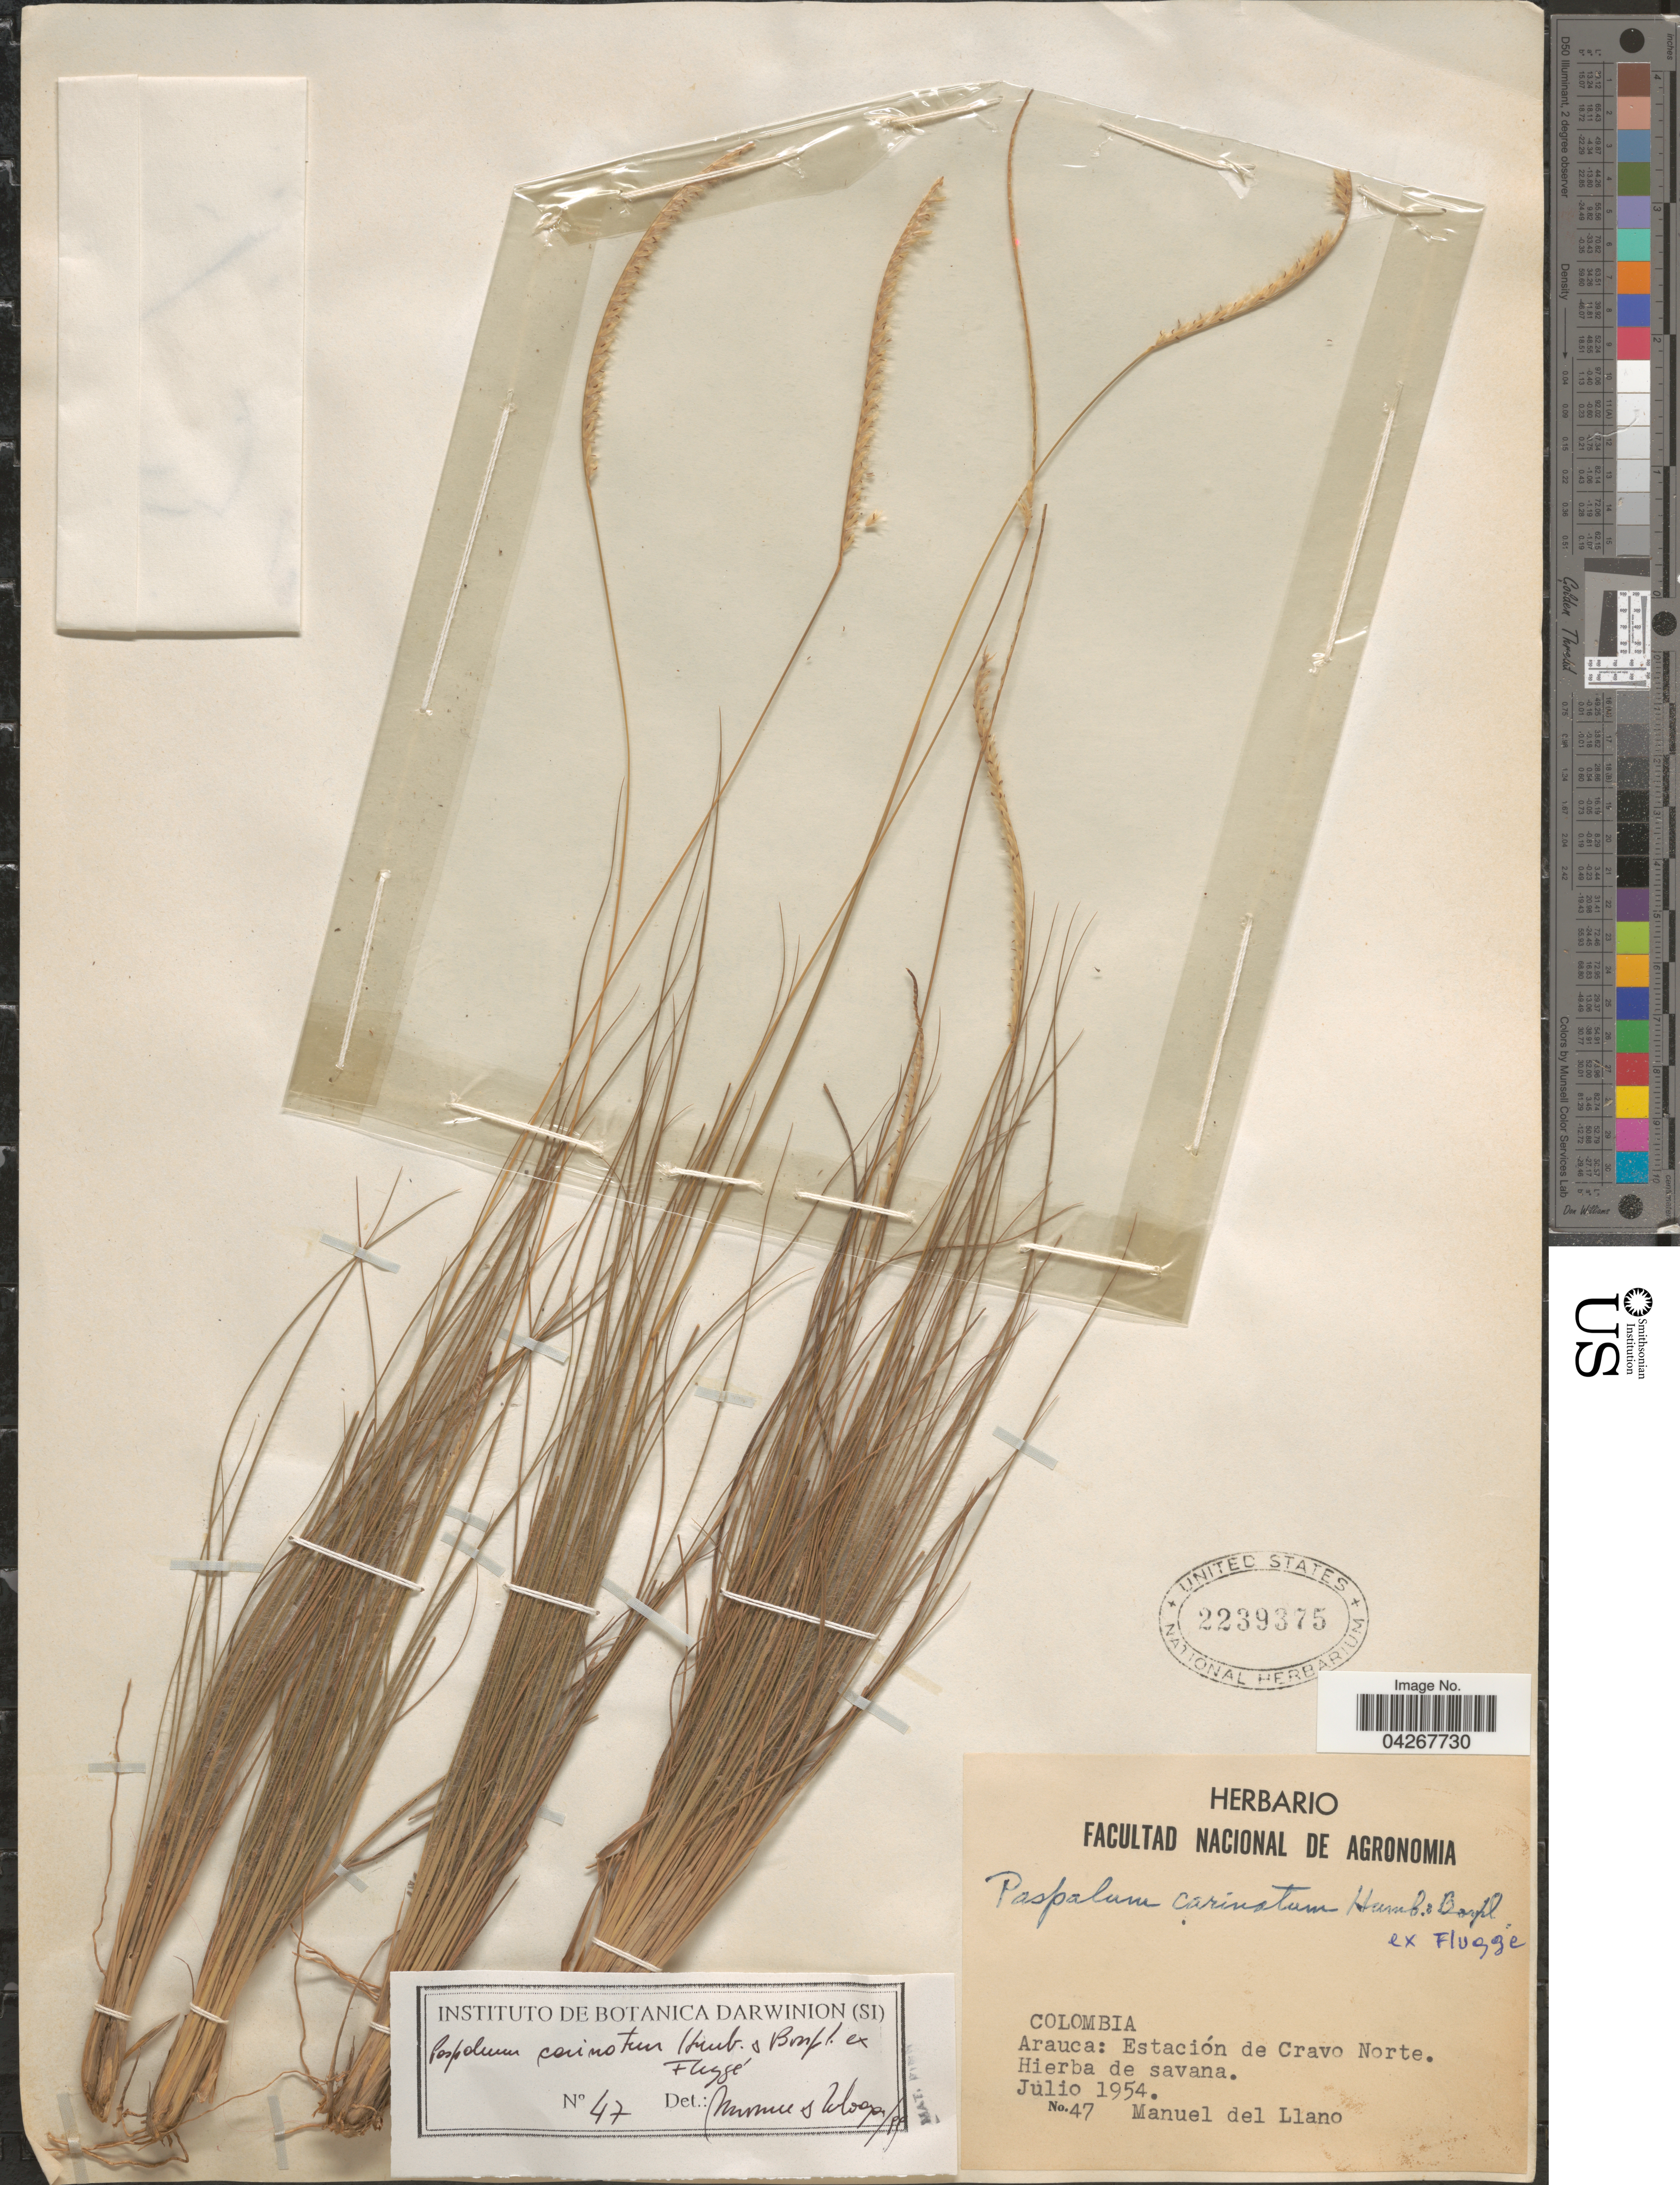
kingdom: Plantae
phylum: Tracheophyta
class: Liliopsida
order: Poales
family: Poaceae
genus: Paspalum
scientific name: Paspalum carinatum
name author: Humb. & Bonpl. ex Flüggé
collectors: M. d. Llano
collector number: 47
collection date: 1954-07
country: Colombia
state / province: Arauca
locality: Arauca: Estación de Cravo Norte.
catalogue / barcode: US 2239375